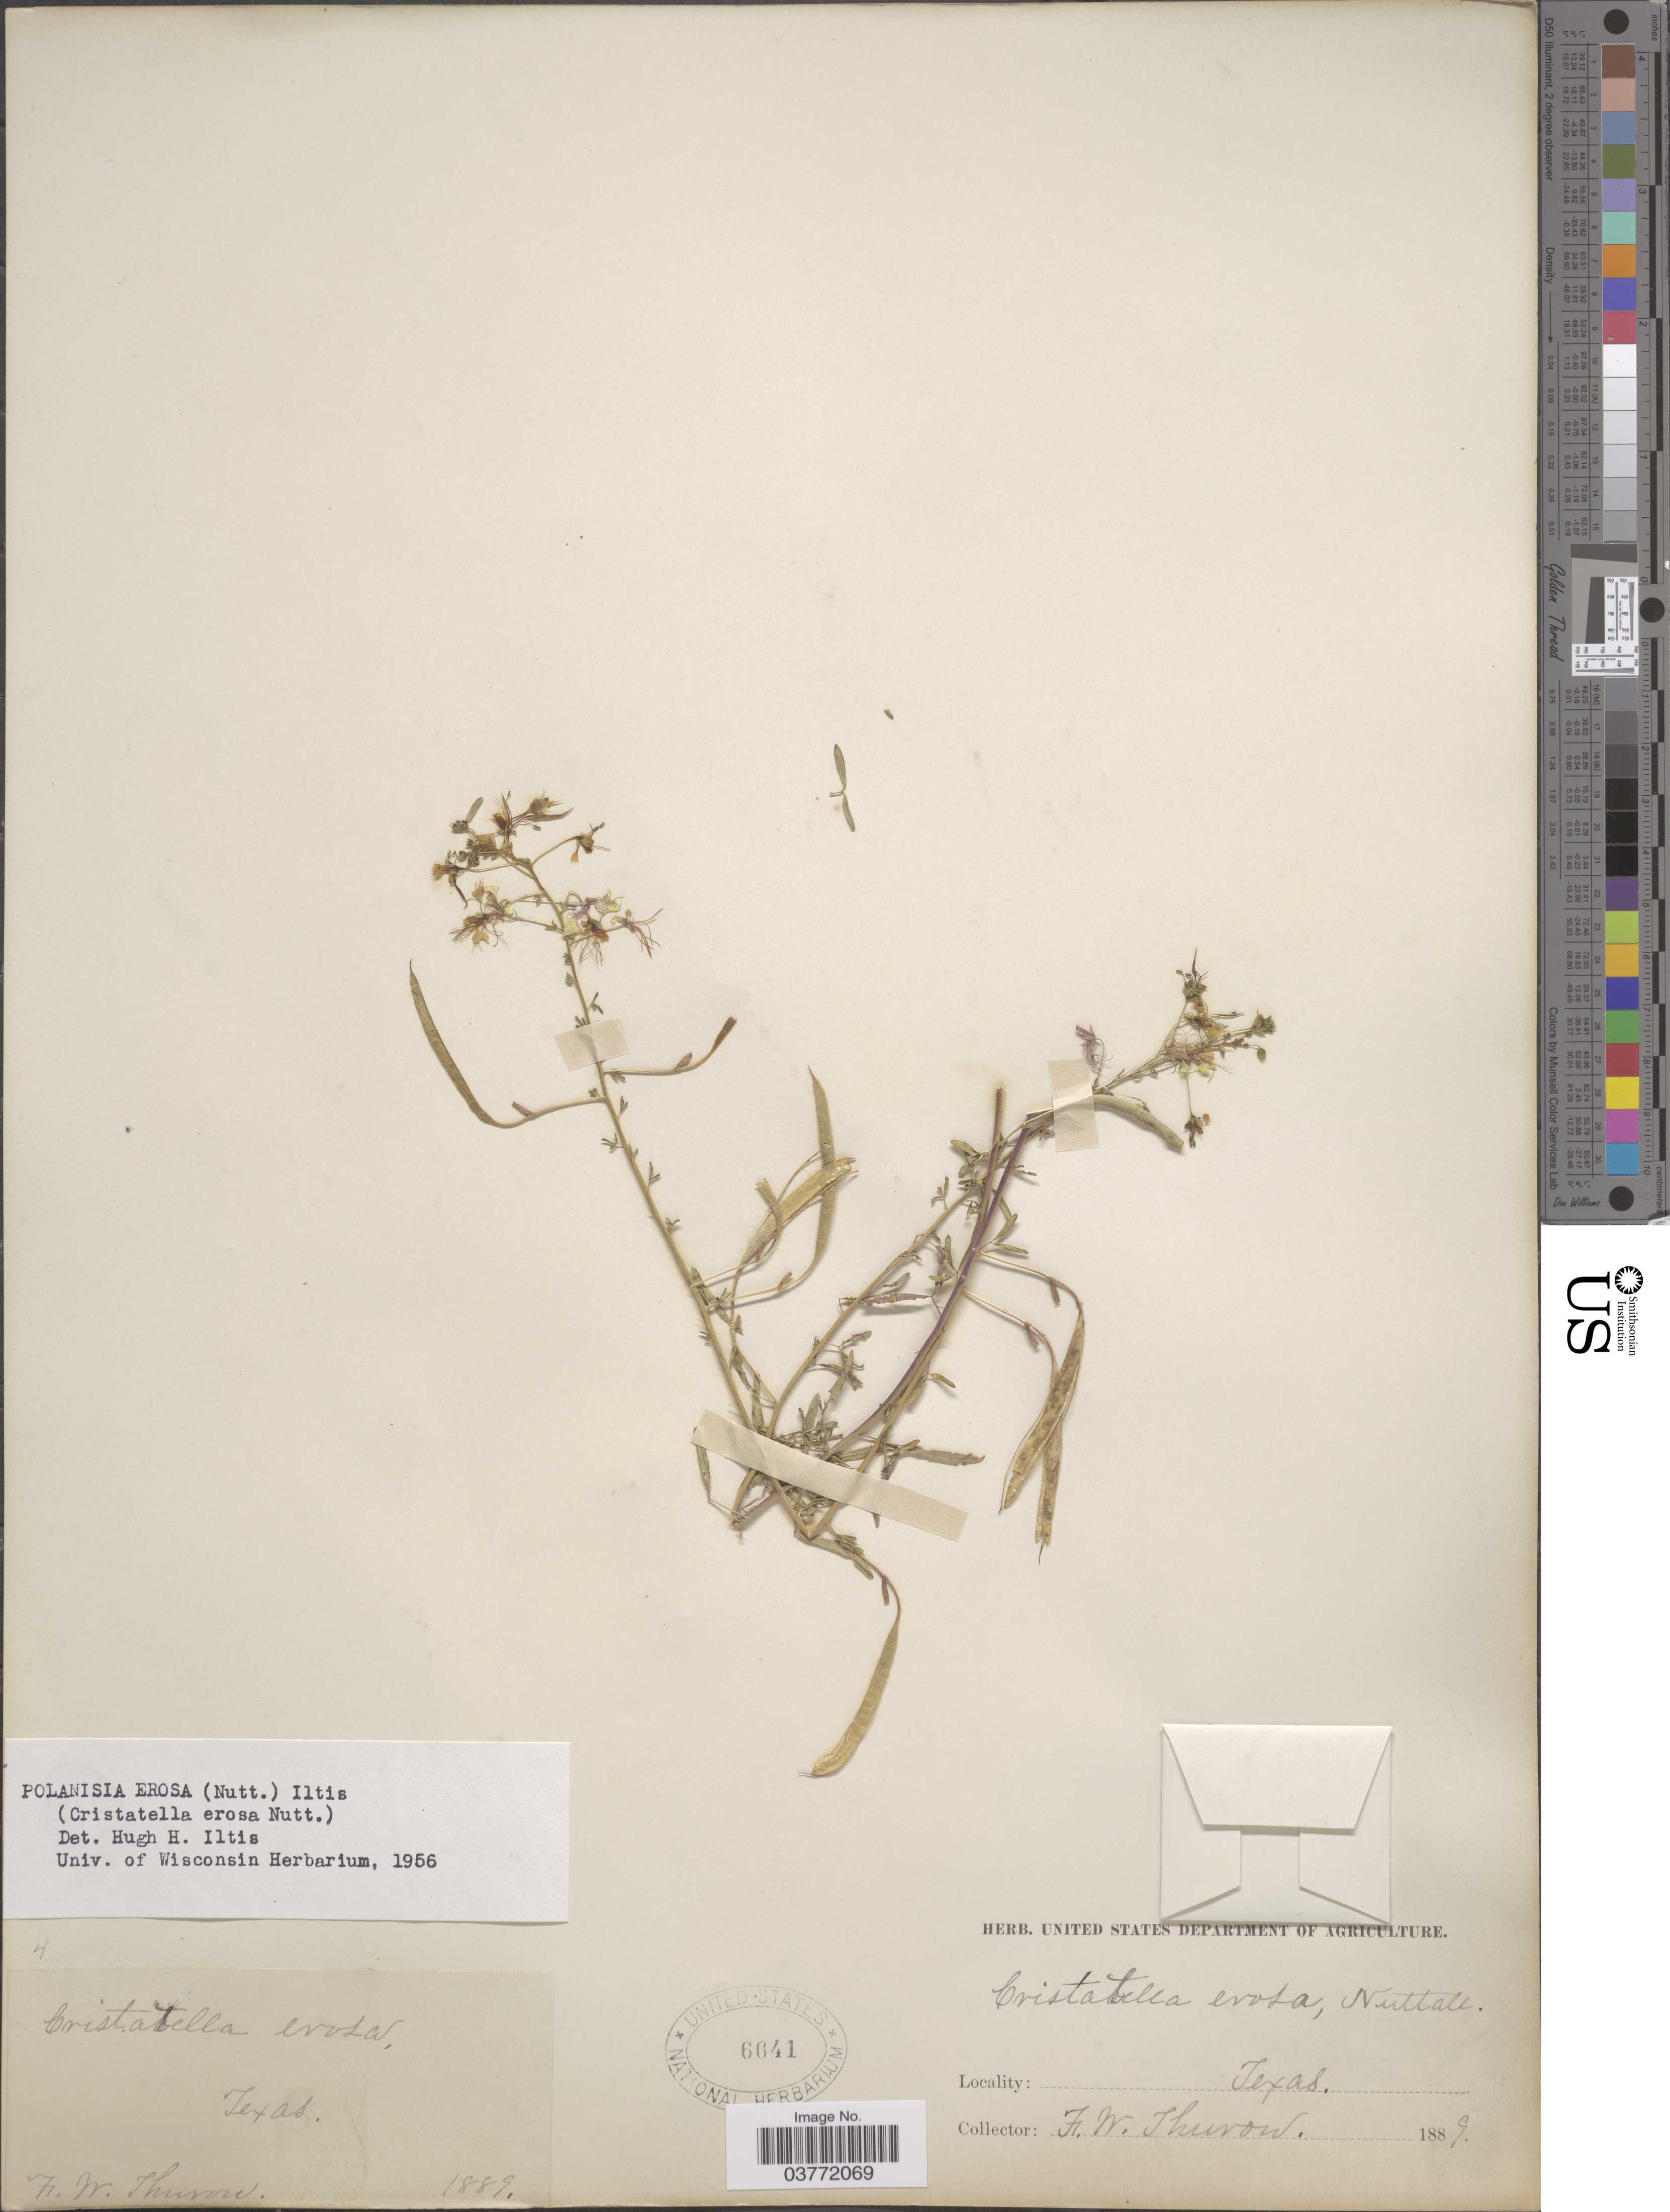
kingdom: Plantae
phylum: Tracheophyta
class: Magnoliopsida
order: Brassicales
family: Cleomaceae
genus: Polanisia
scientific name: Polanisia erosa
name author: (Nutt.) Iltis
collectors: F. W. Thurow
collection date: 1889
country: United States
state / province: Texas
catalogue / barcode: US 6641